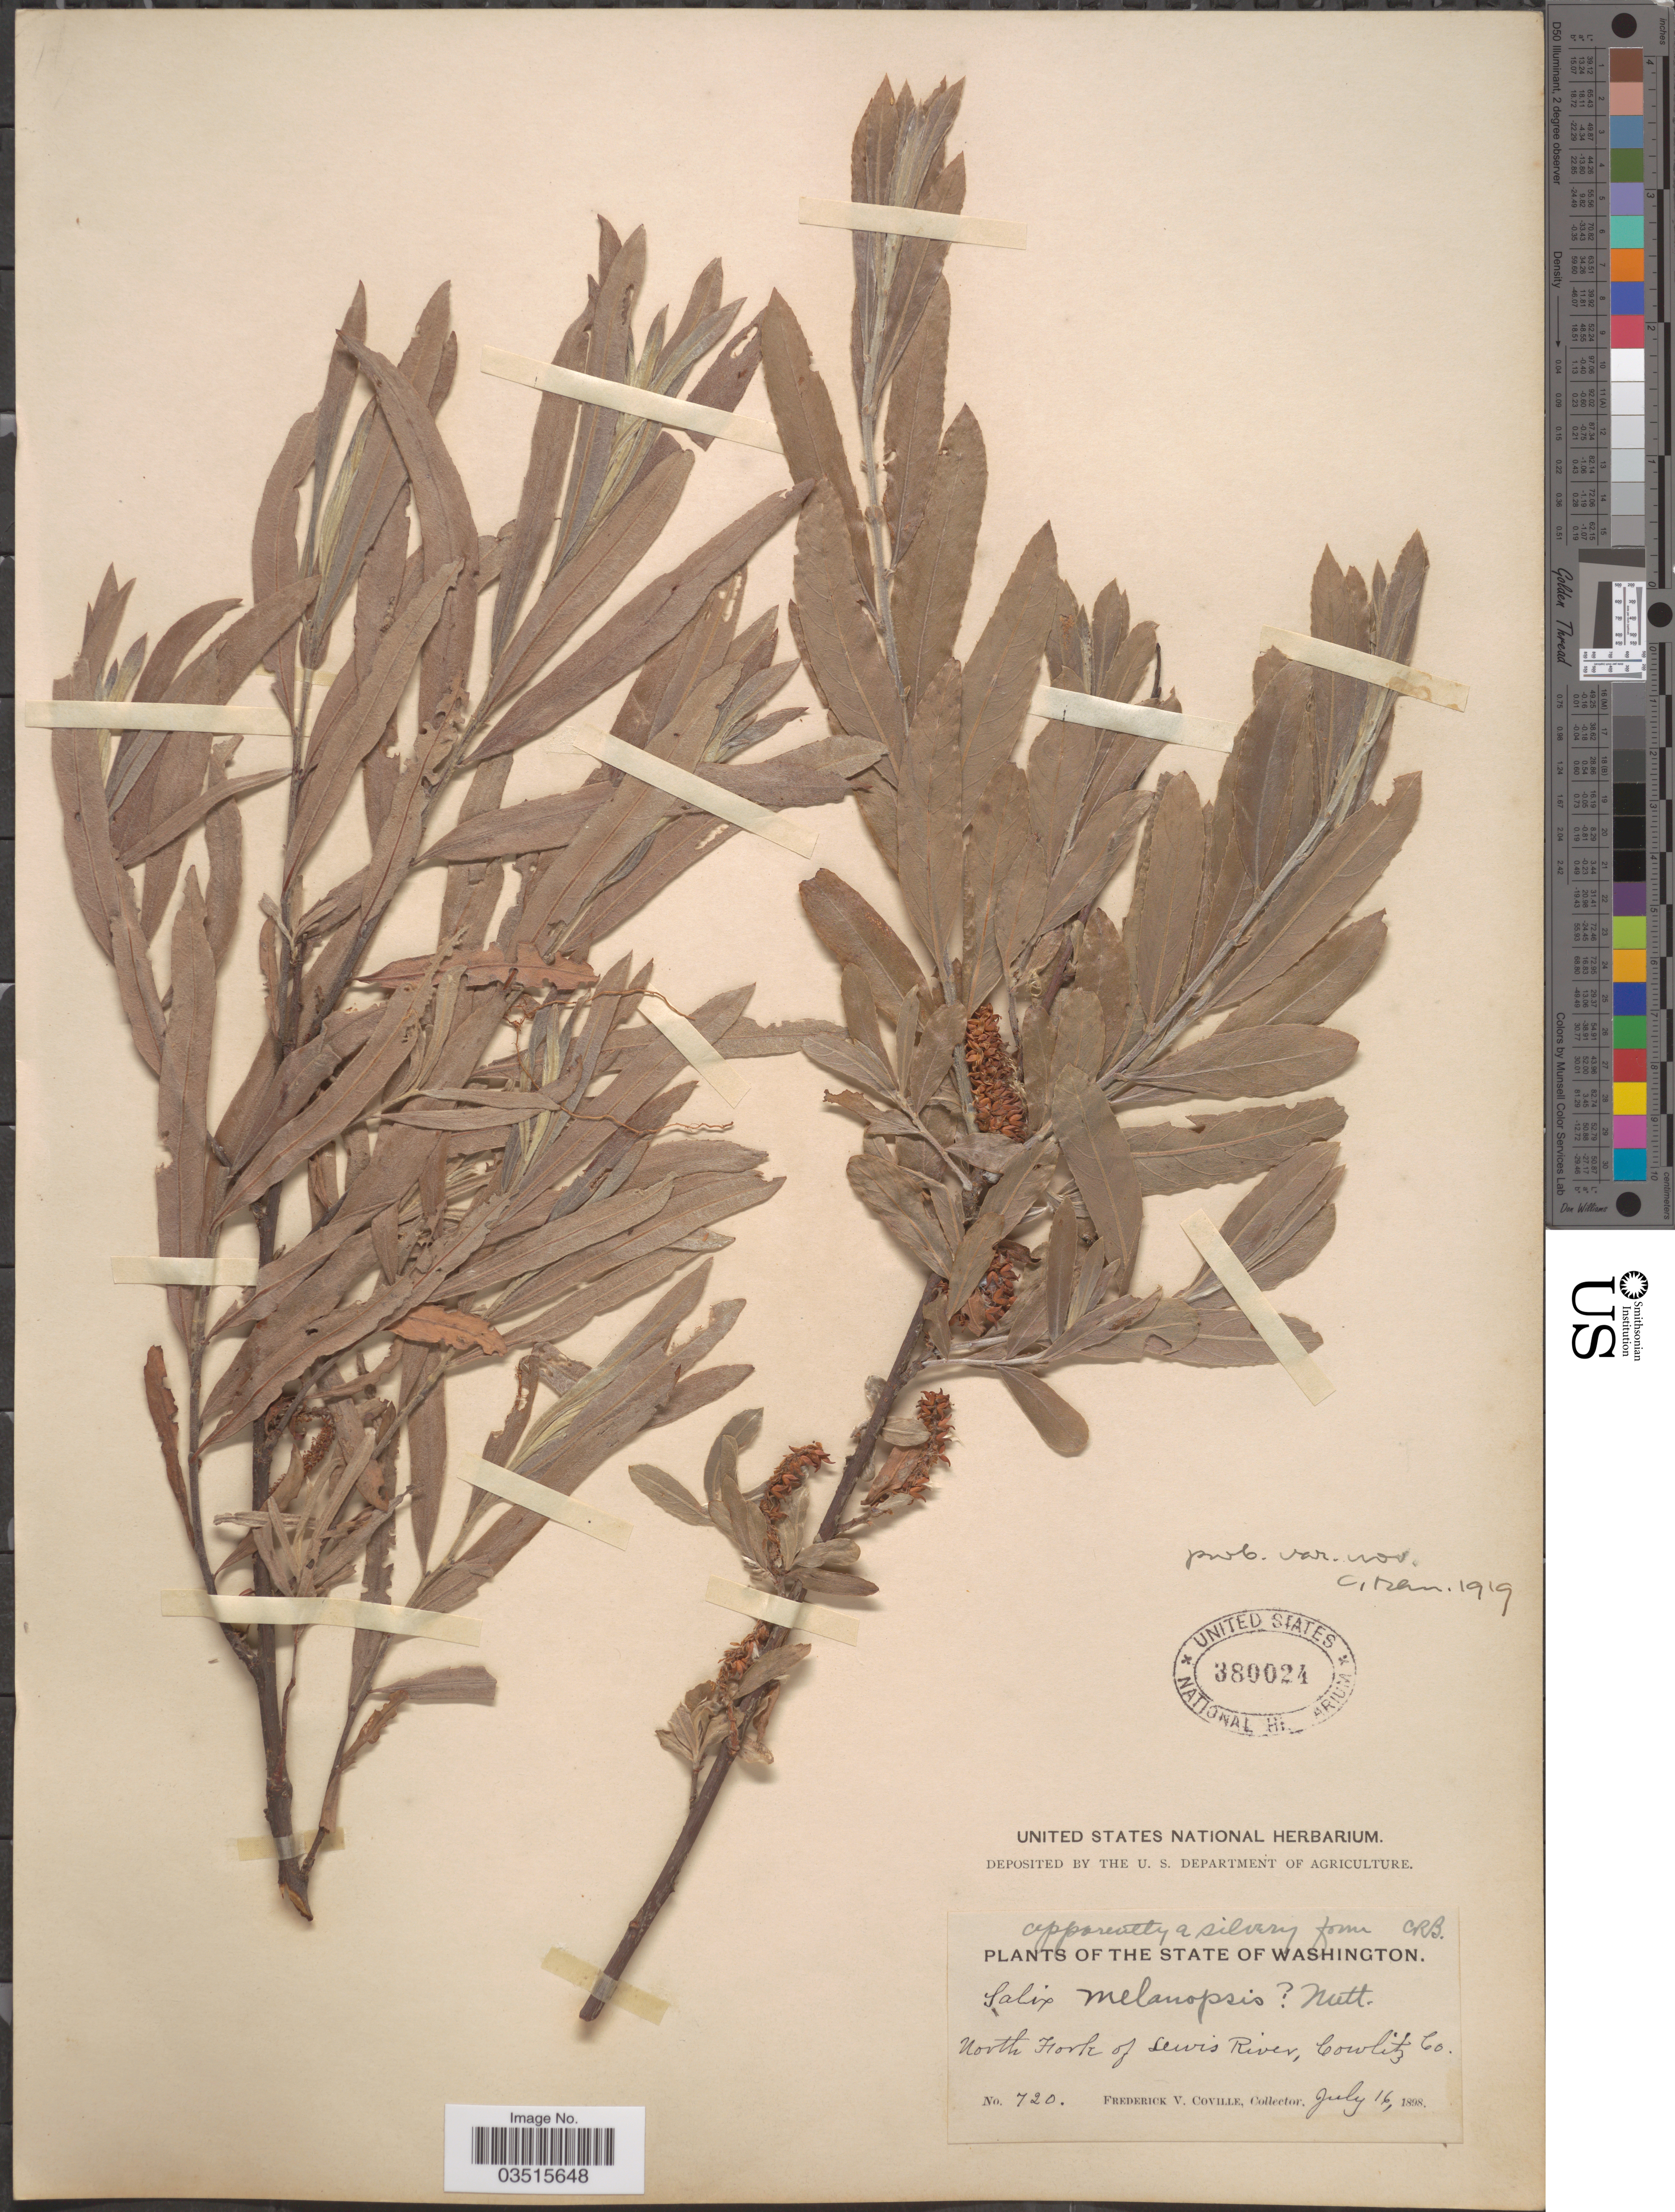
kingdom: Plantae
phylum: Tracheophyta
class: Magnoliopsida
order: Malpighiales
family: Salicaceae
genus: Salix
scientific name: Salix melanopsis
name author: Nutt.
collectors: F. V. Coville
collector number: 720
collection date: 1898-07-16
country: United States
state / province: Washington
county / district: Cowlitz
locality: North Fork of Lewis River, Cowlitz Co.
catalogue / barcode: US 380024